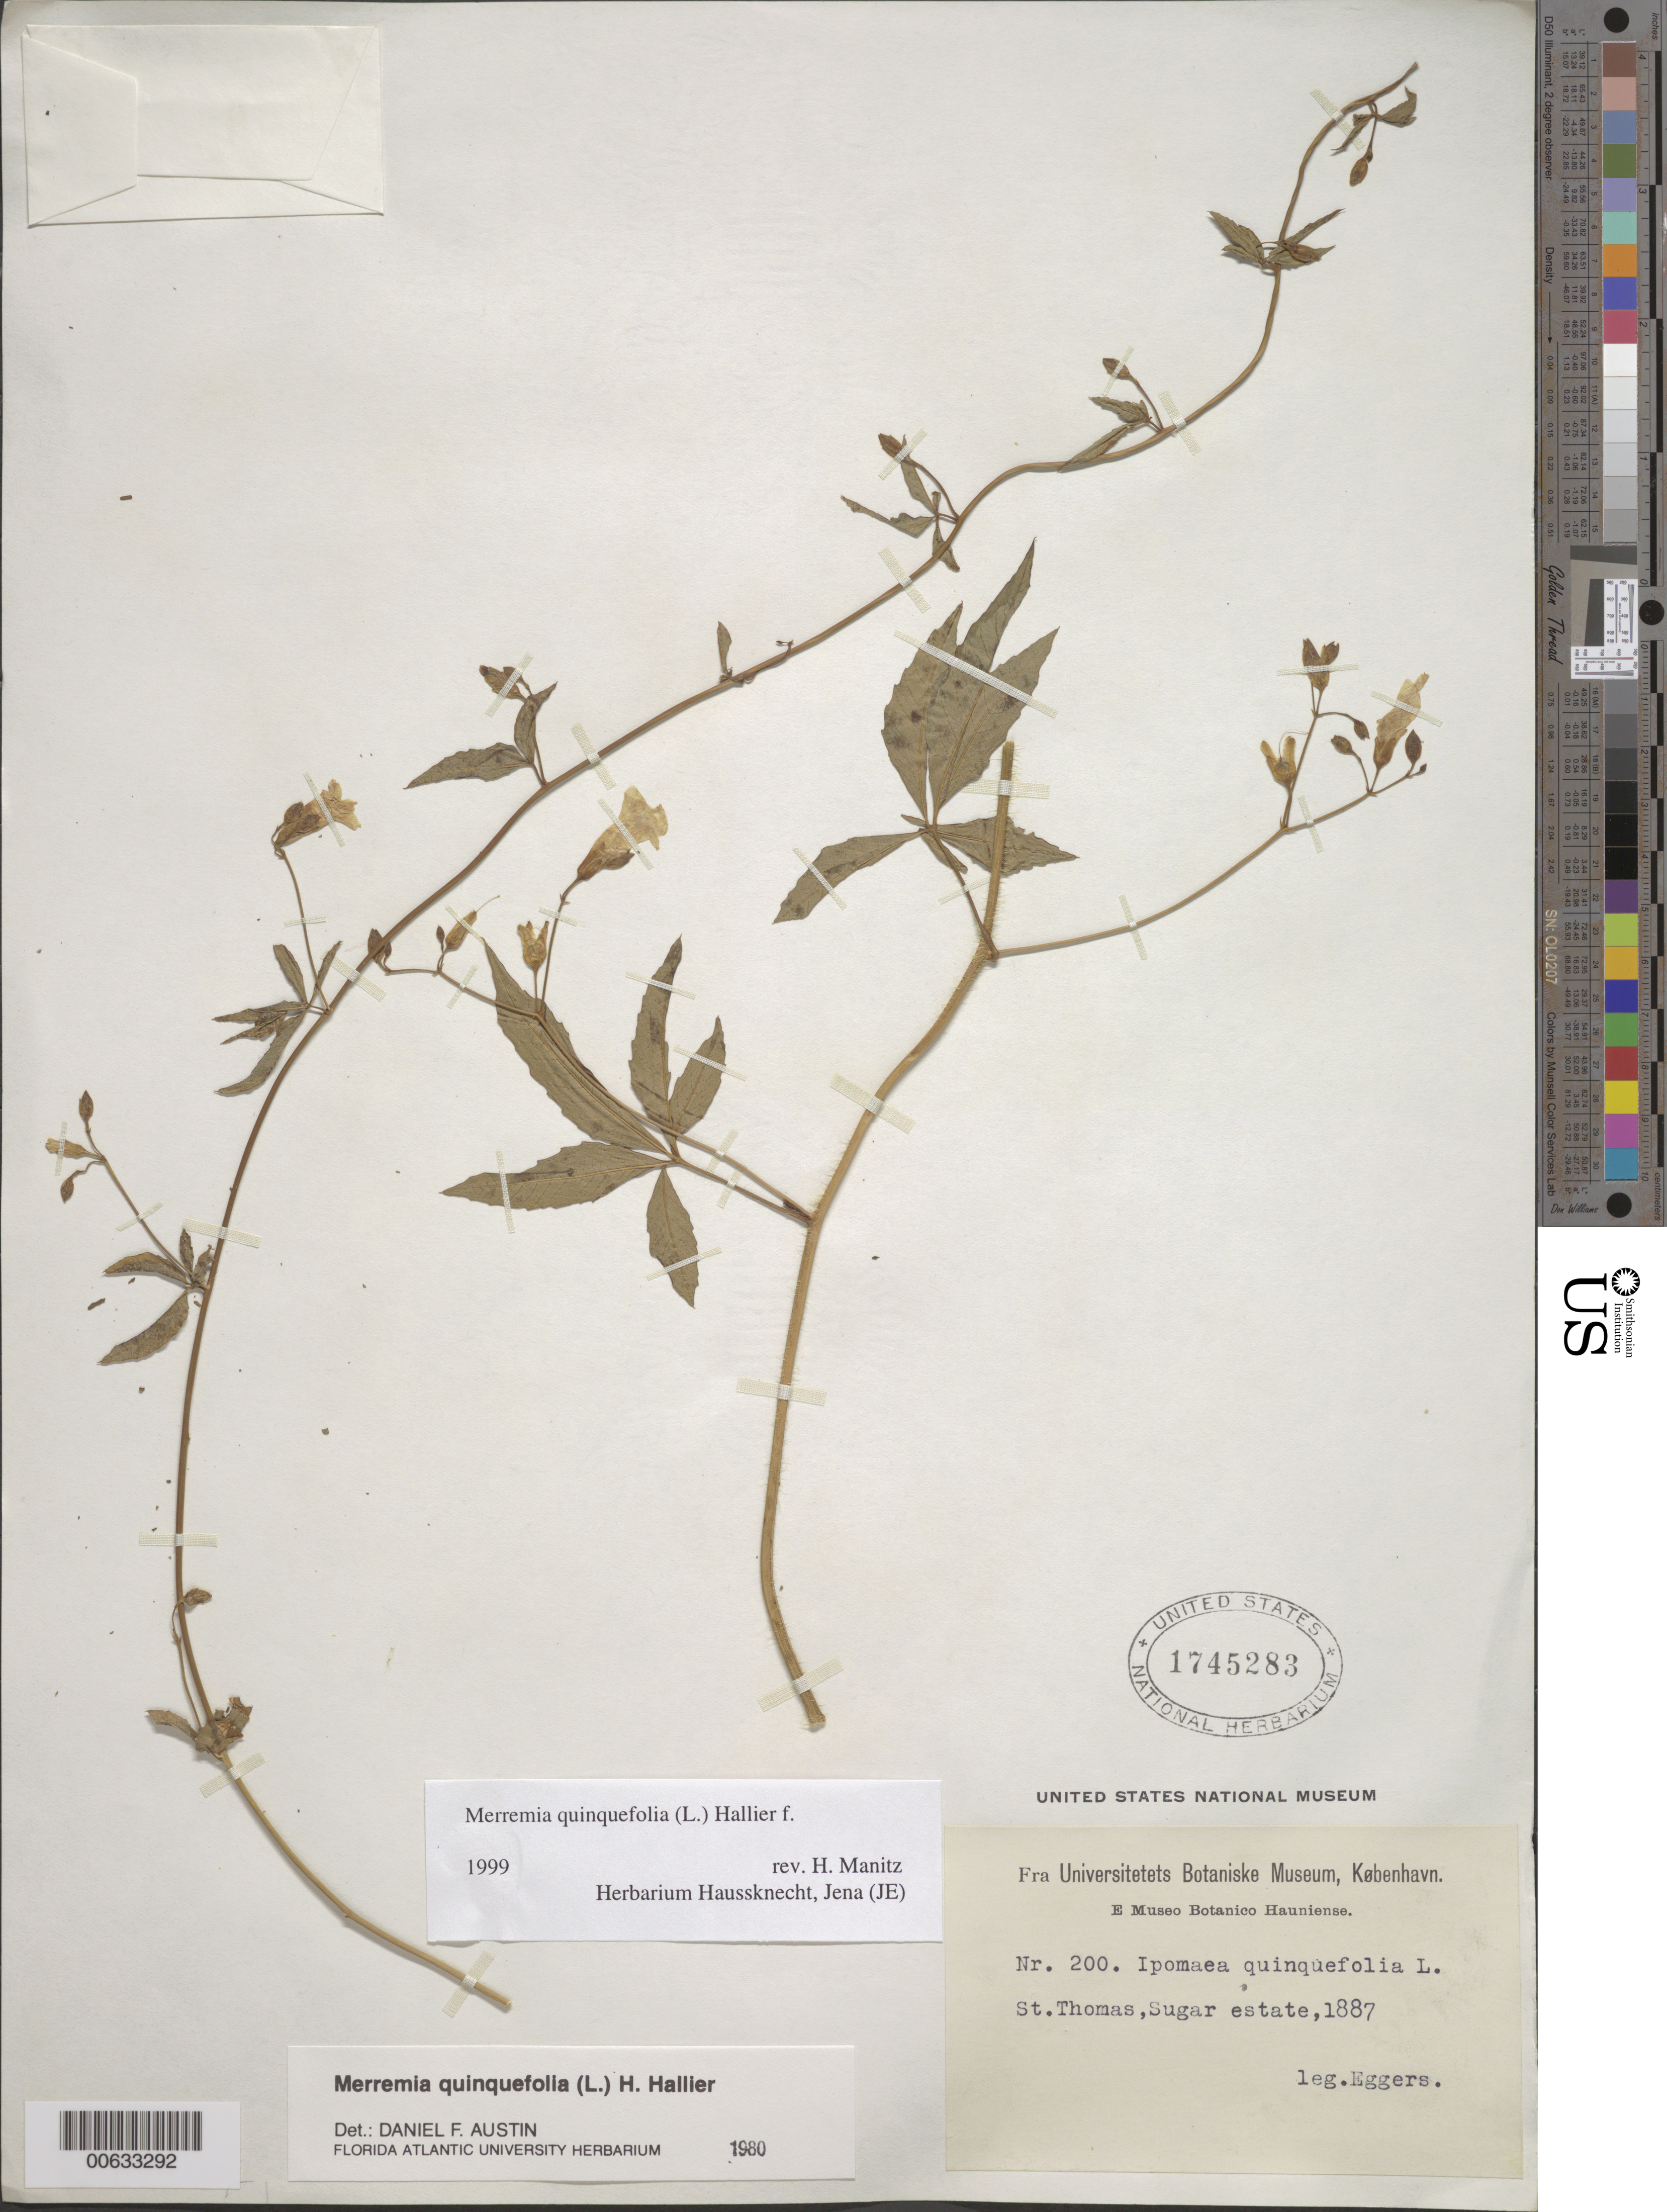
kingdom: Plantae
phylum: Tracheophyta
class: Magnoliopsida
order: Solanales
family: Convolvulaceae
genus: Distimake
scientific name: Distimake quinquefolius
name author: (L.) A. R. Simões & Staples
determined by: Strong, Mark T., (BOT), Smithsonian Institution - National Museum of Natural History (UNITED STATES)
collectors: -. Eggers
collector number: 200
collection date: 1887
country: U.S. Virgin Islands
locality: St. Thomas, Sugar estate.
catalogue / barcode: US 1745283